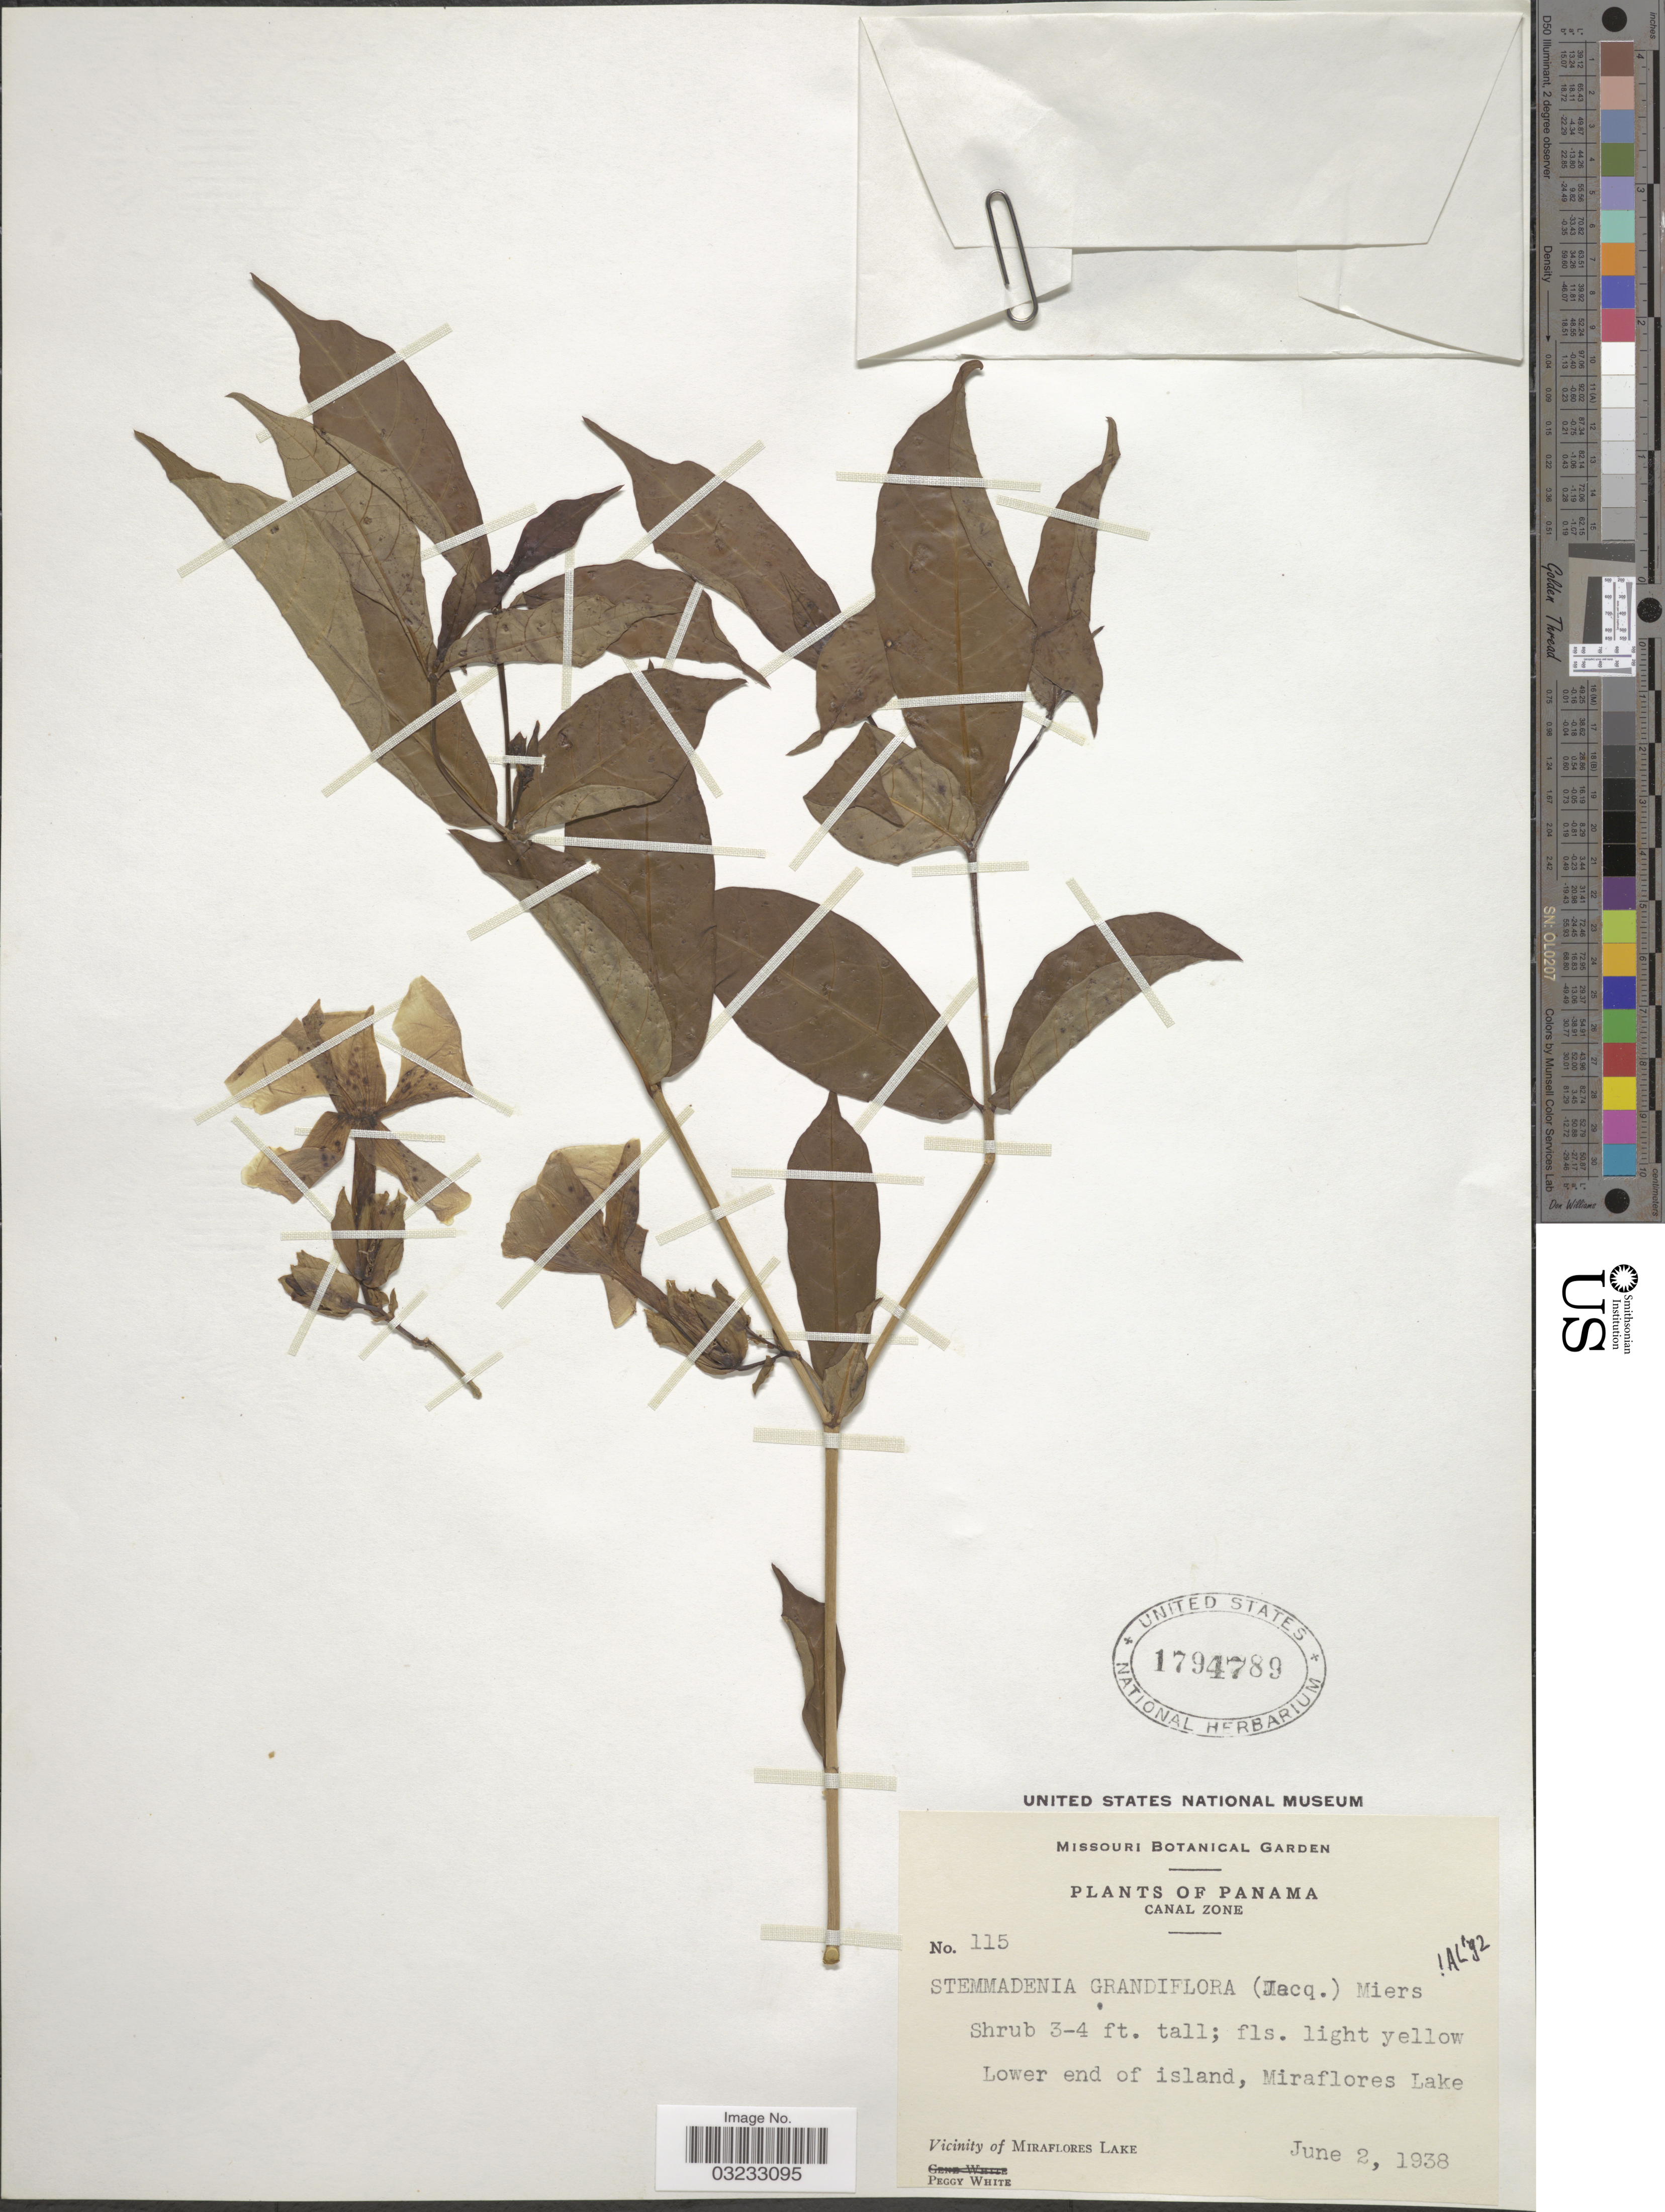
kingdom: Plantae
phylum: Tracheophyta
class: Magnoliopsida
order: Gentianales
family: Apocynaceae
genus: Stemmadenia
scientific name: Stemmadenia grandiflora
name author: (Jacq.) Miers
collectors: P. White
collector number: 115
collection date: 1938-06-02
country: Panama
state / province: Panamá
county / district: Canal Zone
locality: Canal Zone. Lower end of island, Miraflores Lake. Vicinity of Miraflores Lake.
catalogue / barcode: US 1794789